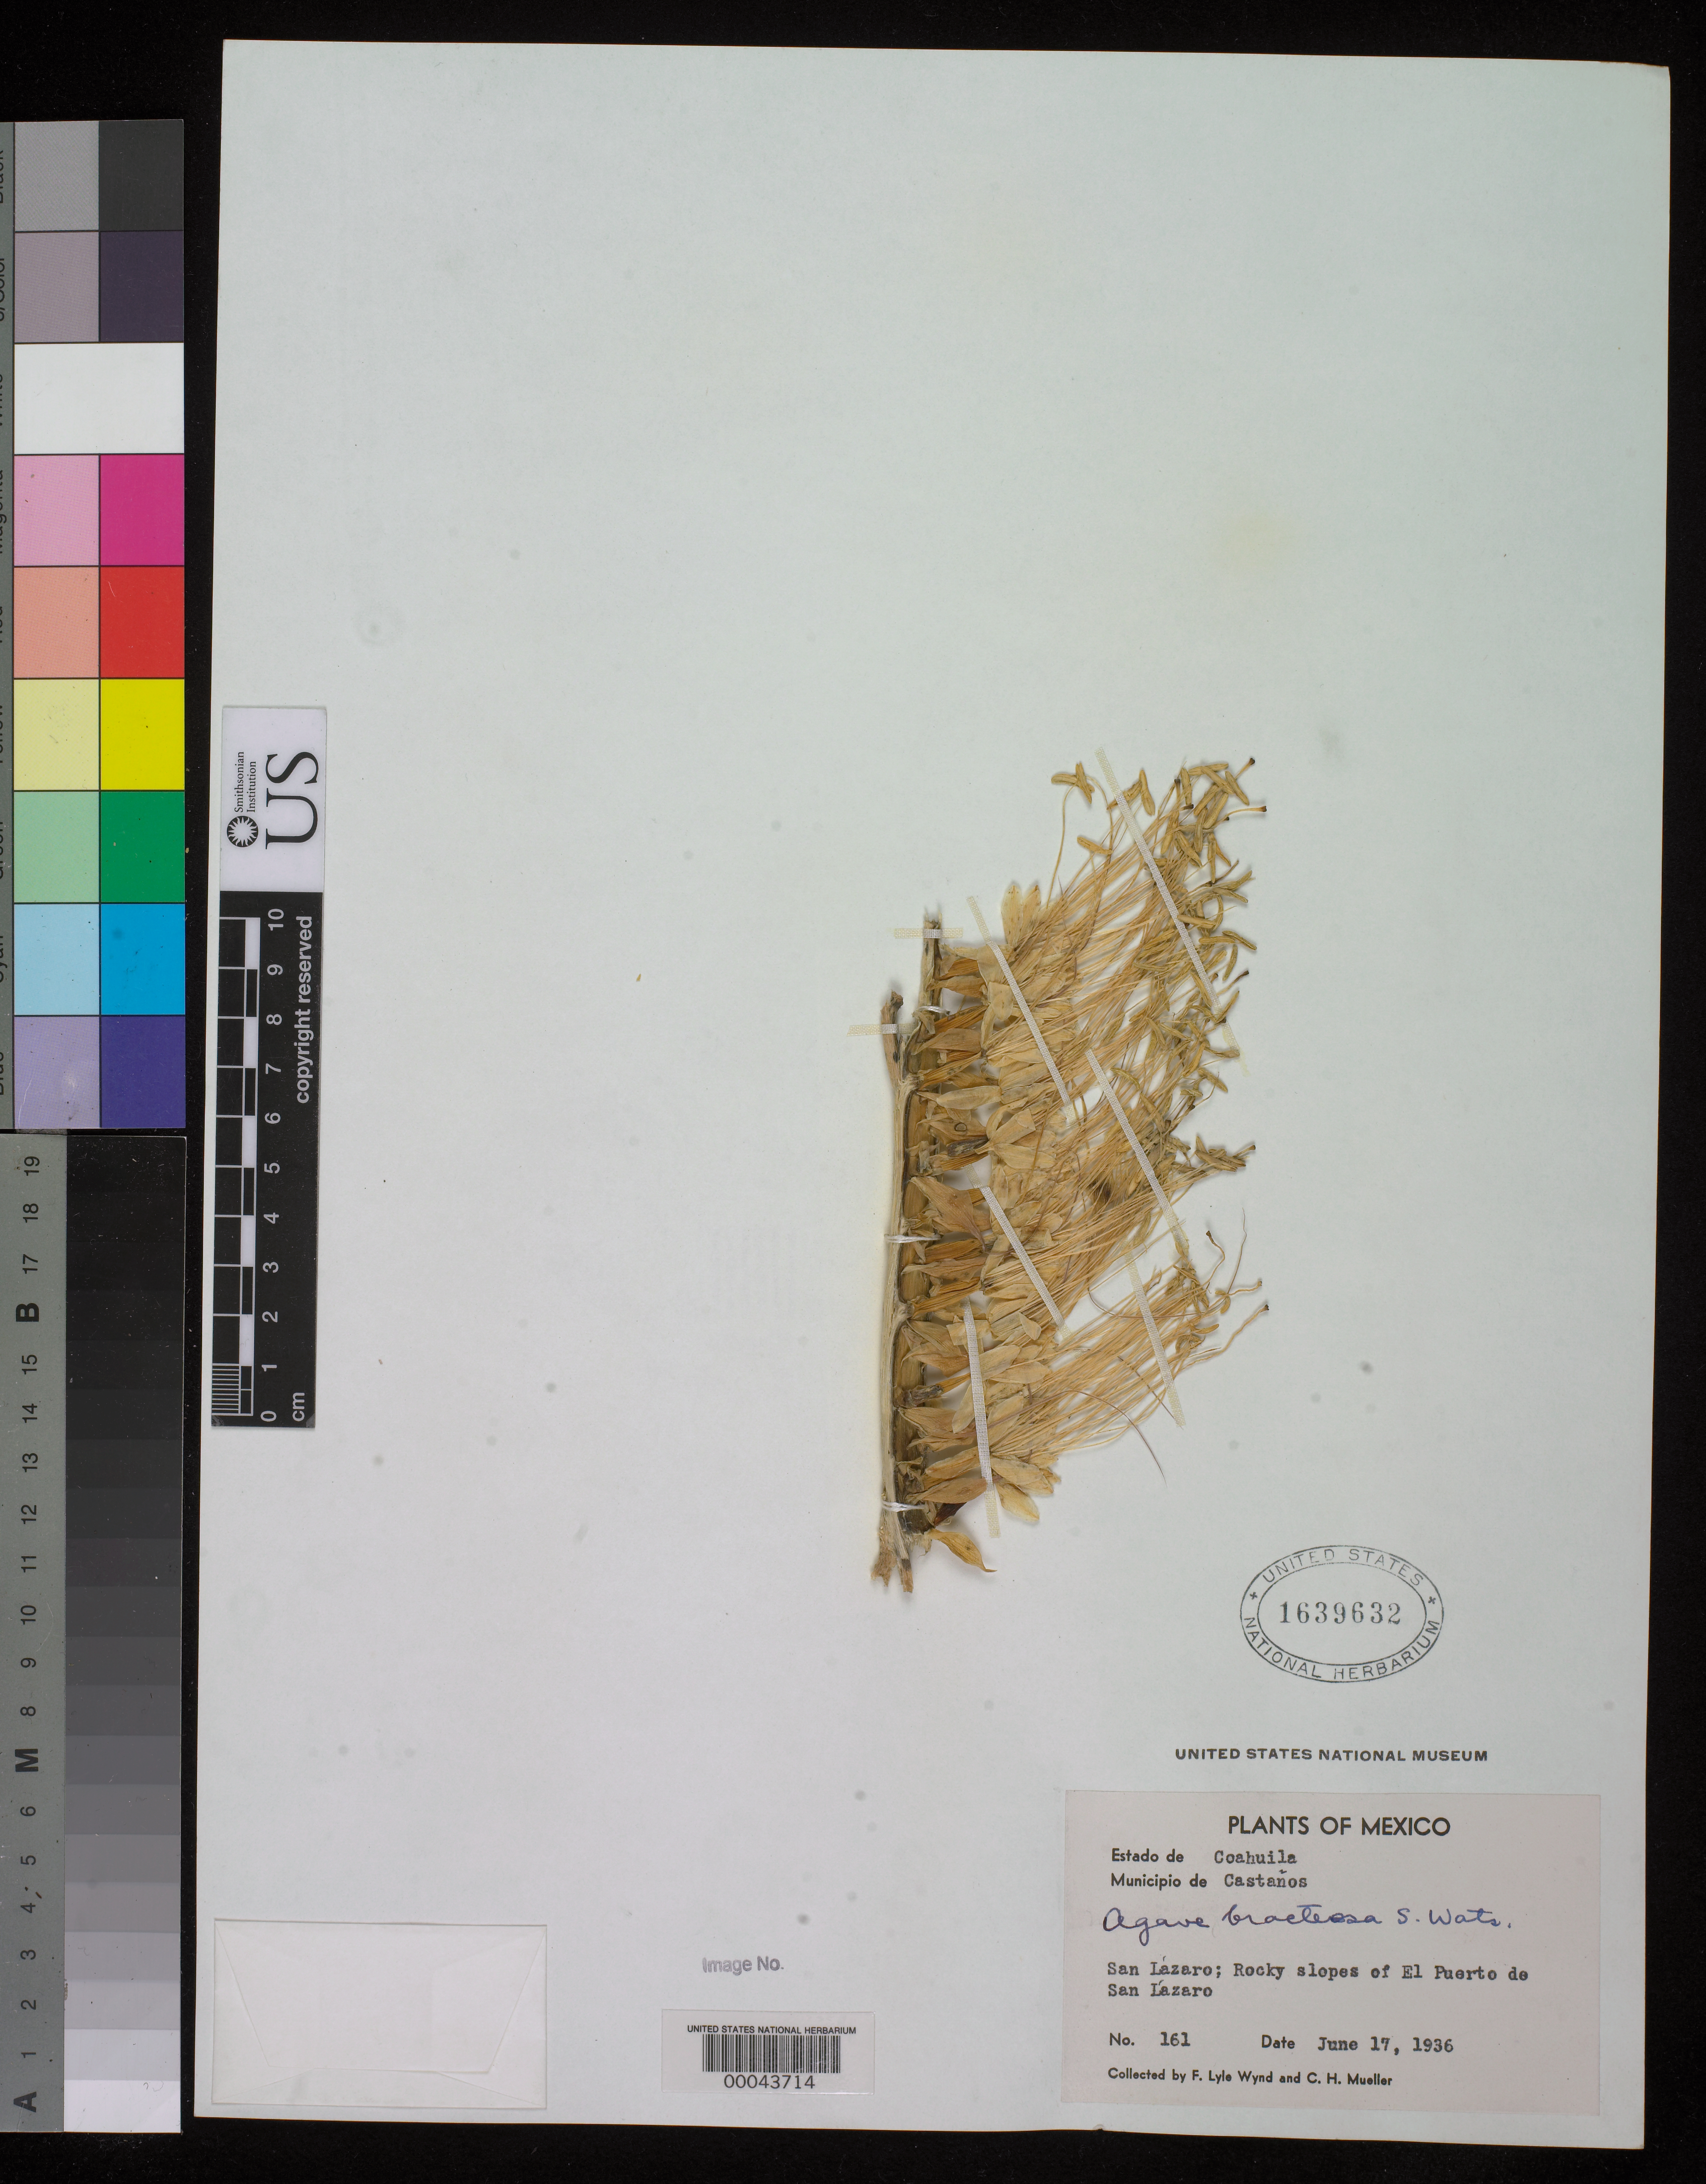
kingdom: Plantae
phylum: Tracheophyta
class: Liliopsida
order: Asparagales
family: Asparagaceae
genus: Agave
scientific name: Agave bracteosa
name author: S. Watson ex Engelm.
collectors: F. L. Wynd & C. H. Muller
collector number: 161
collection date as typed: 17 Jun 1936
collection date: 1936-06-17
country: Mexico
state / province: Coahuila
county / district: Castaños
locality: San Lazaro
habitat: Rocky slopes of el puerto de san lazaro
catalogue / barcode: US 1639632